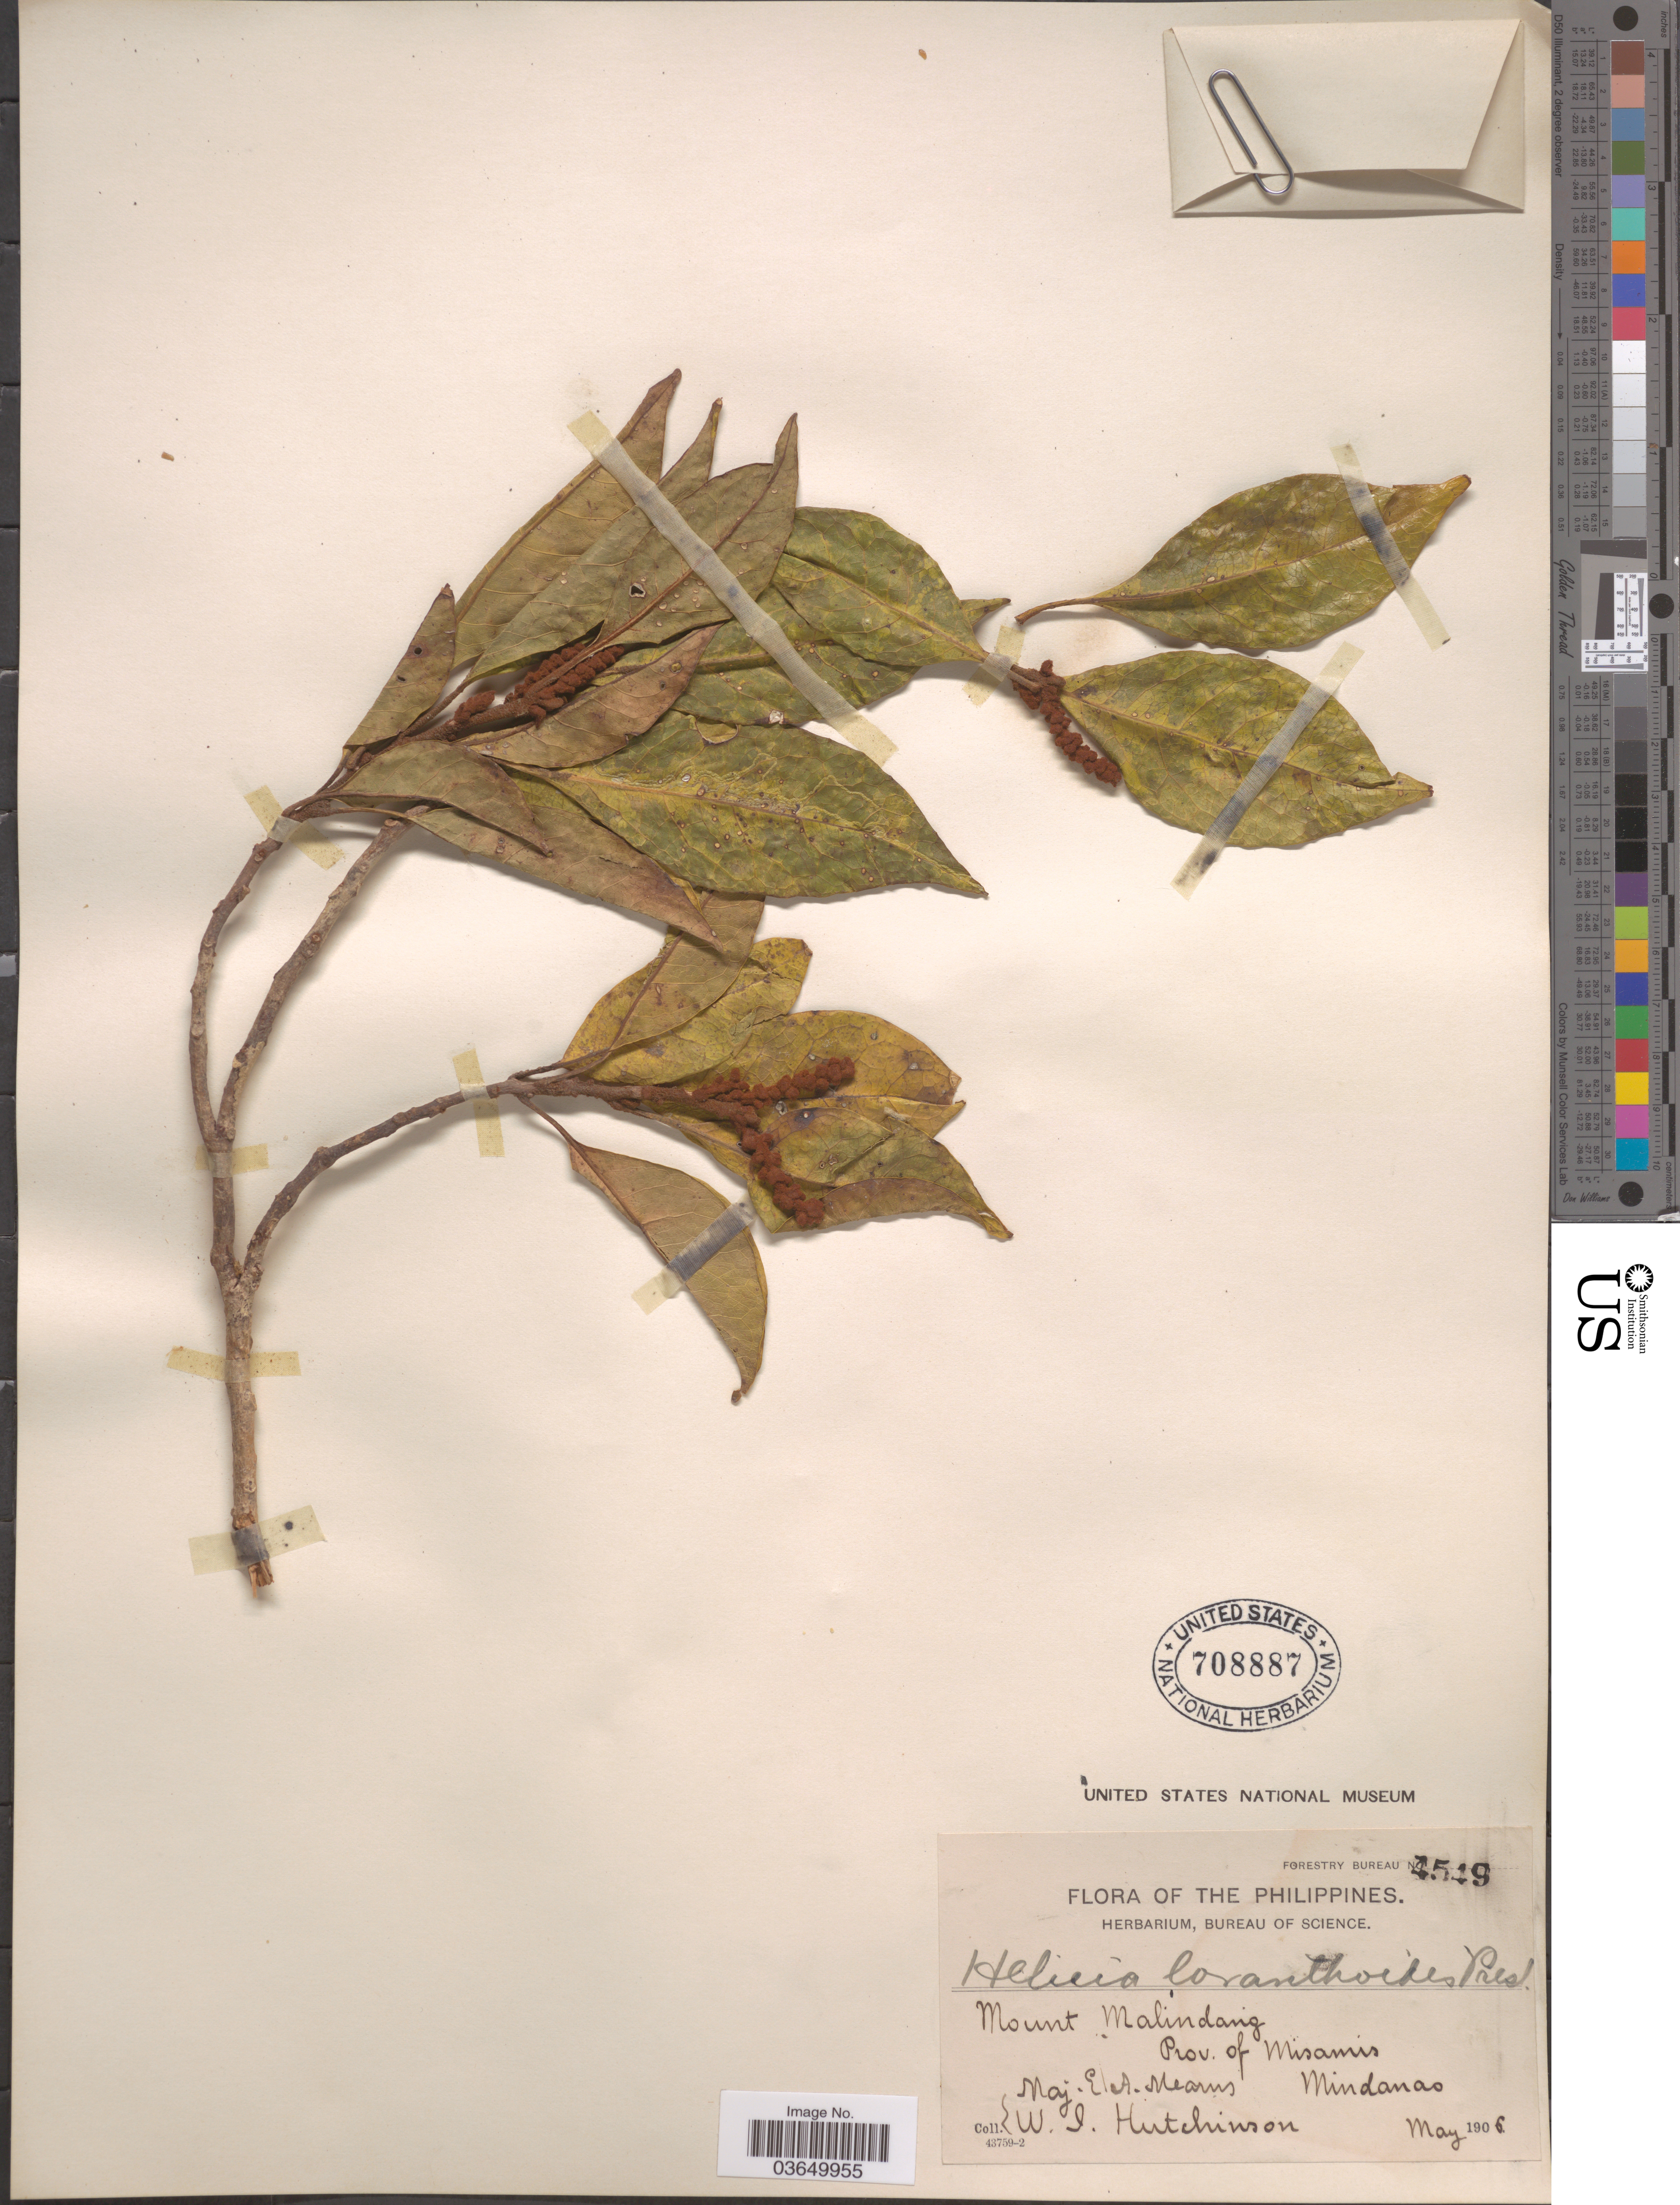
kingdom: Plantae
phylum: Tracheophyta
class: Magnoliopsida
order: Proteales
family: Proteaceae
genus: Helicia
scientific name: Helicia loranthoides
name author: C. Presl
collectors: E. A. Mearns & W. I. Hutchinson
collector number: Forestry Bureau 1519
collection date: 1906-05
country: Philippines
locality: Mount Malindang. Prov. of Misamis. Mindanao.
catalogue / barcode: US 708887